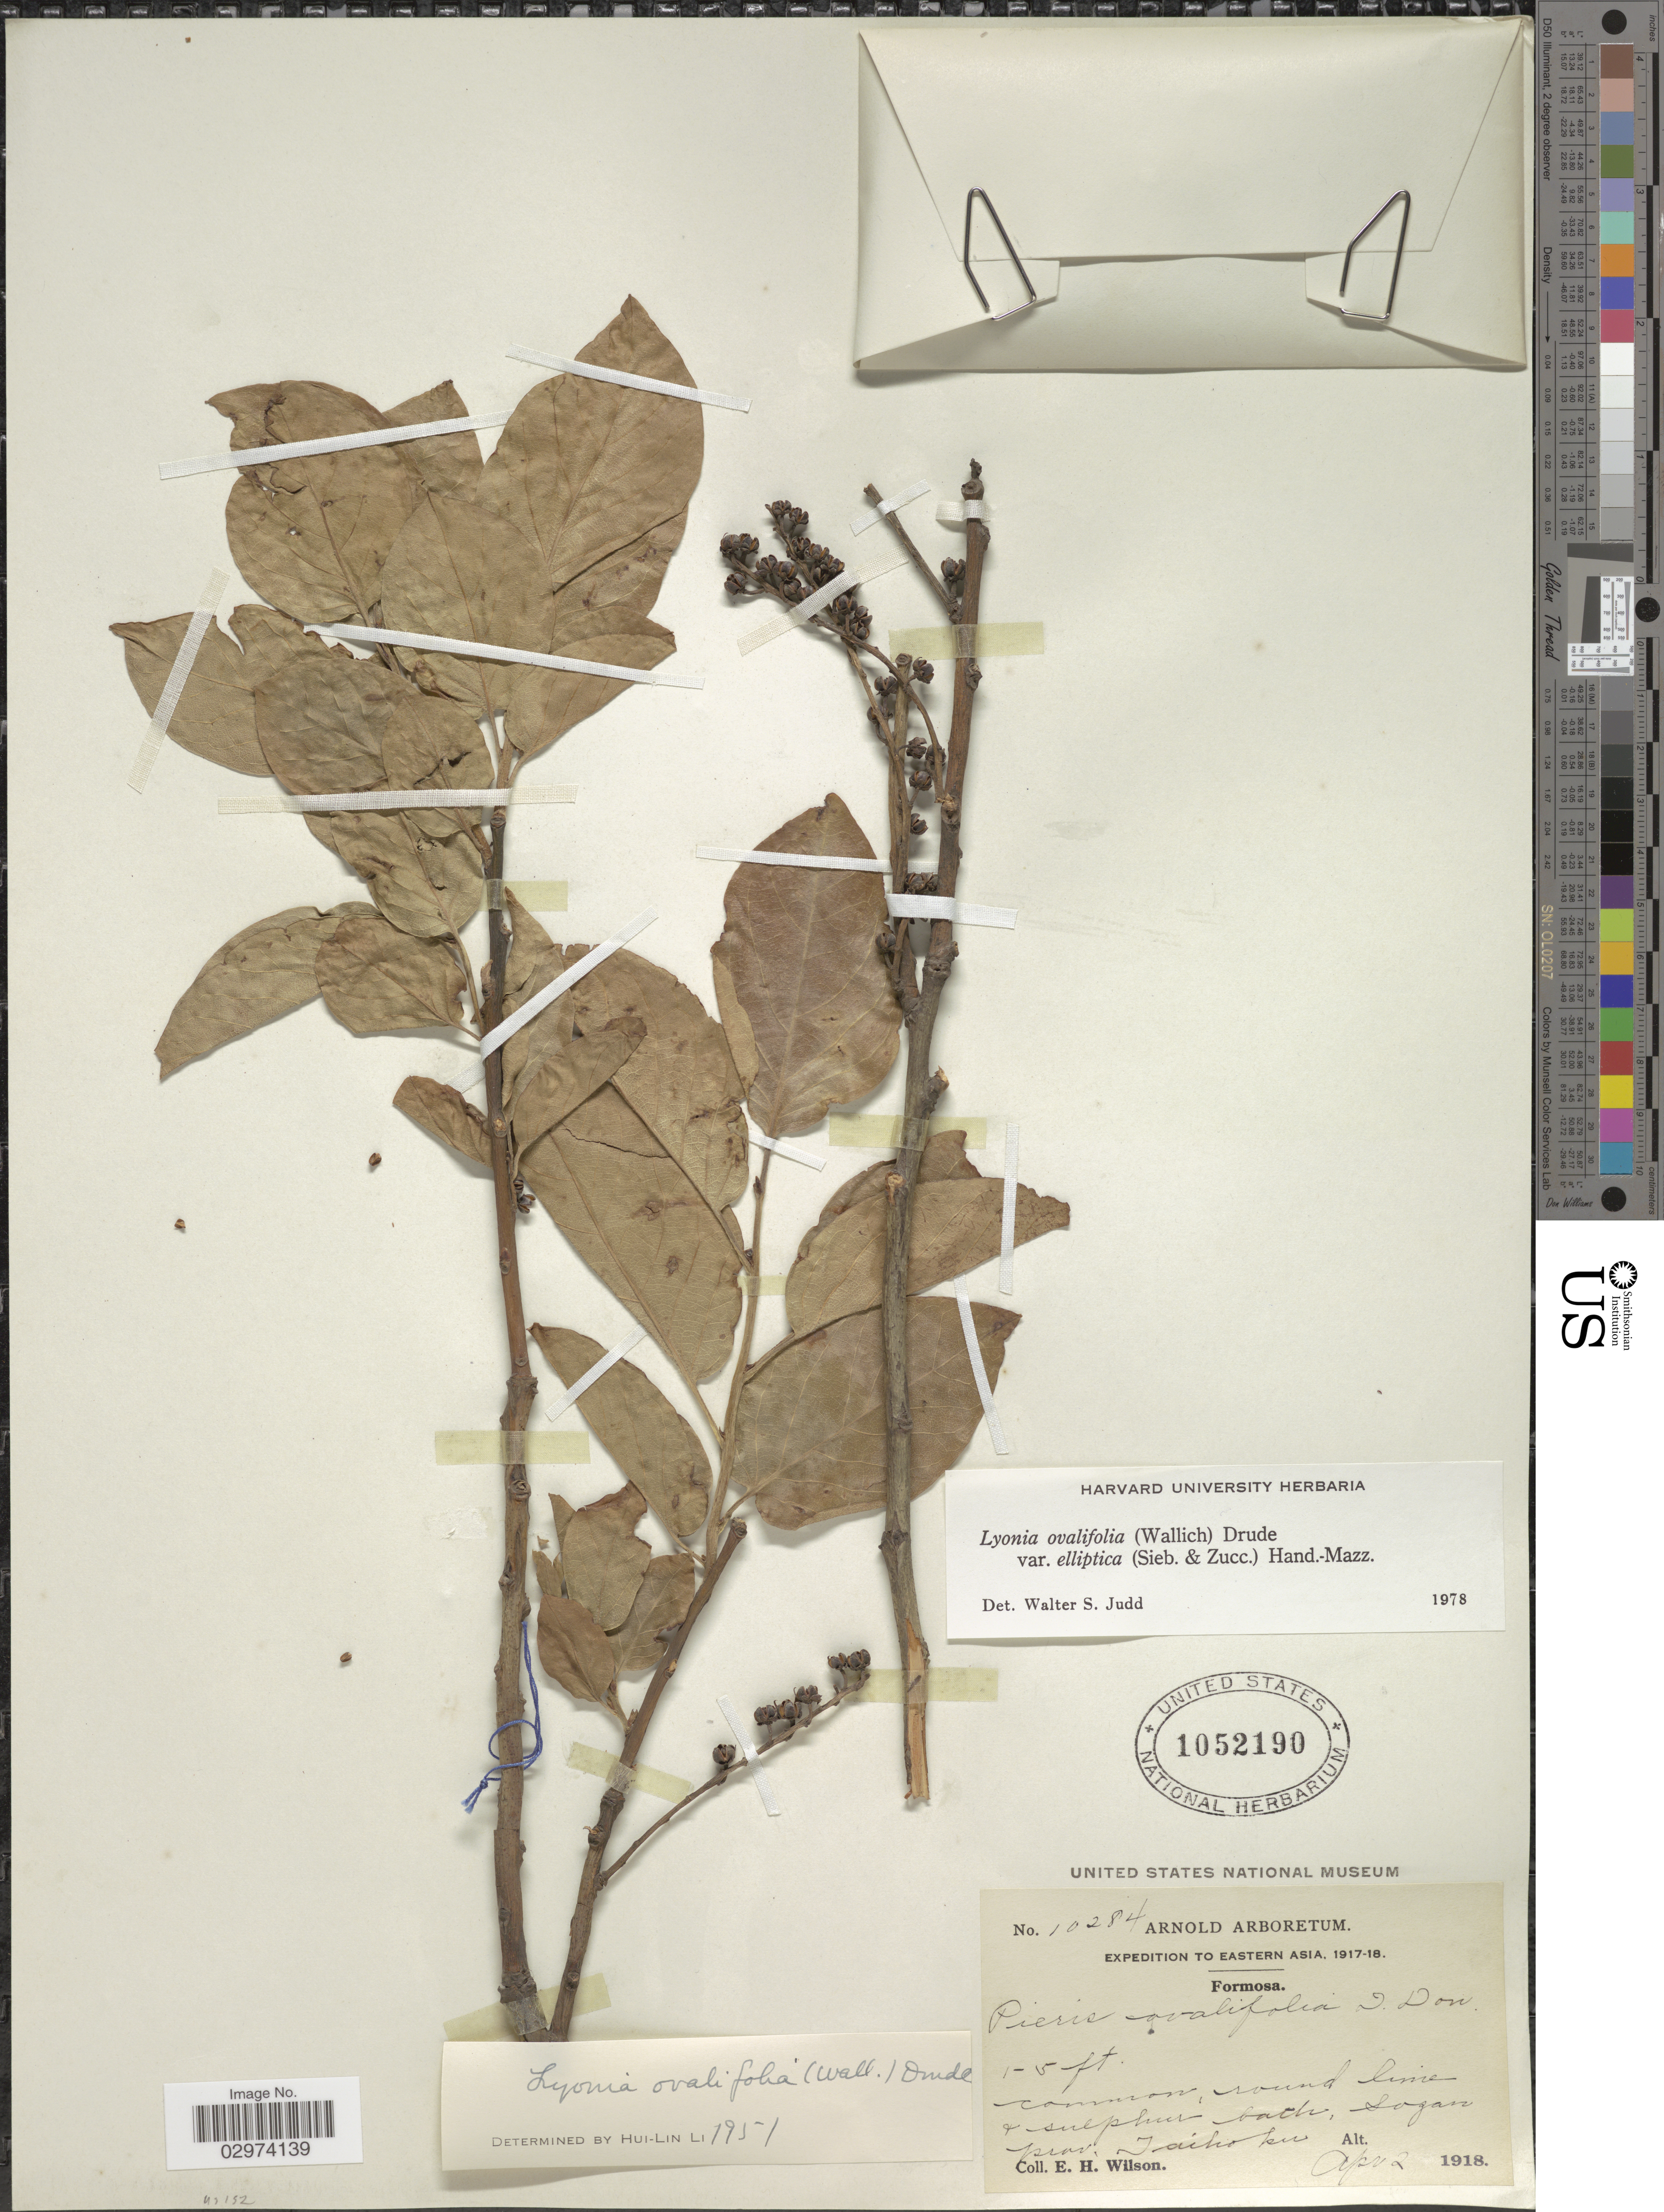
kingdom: Plantae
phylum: Tracheophyta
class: Magnoliopsida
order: Ericales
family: Ericaceae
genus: Lyonia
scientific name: Lyonia ovalifolia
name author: (Wall.) Drude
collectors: E. Wilson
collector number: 10284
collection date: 1918-04-02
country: Taiwan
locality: Formosa. Common, round lime & suphur bach, Sogan prov. Taihoku.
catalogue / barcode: US 1052190